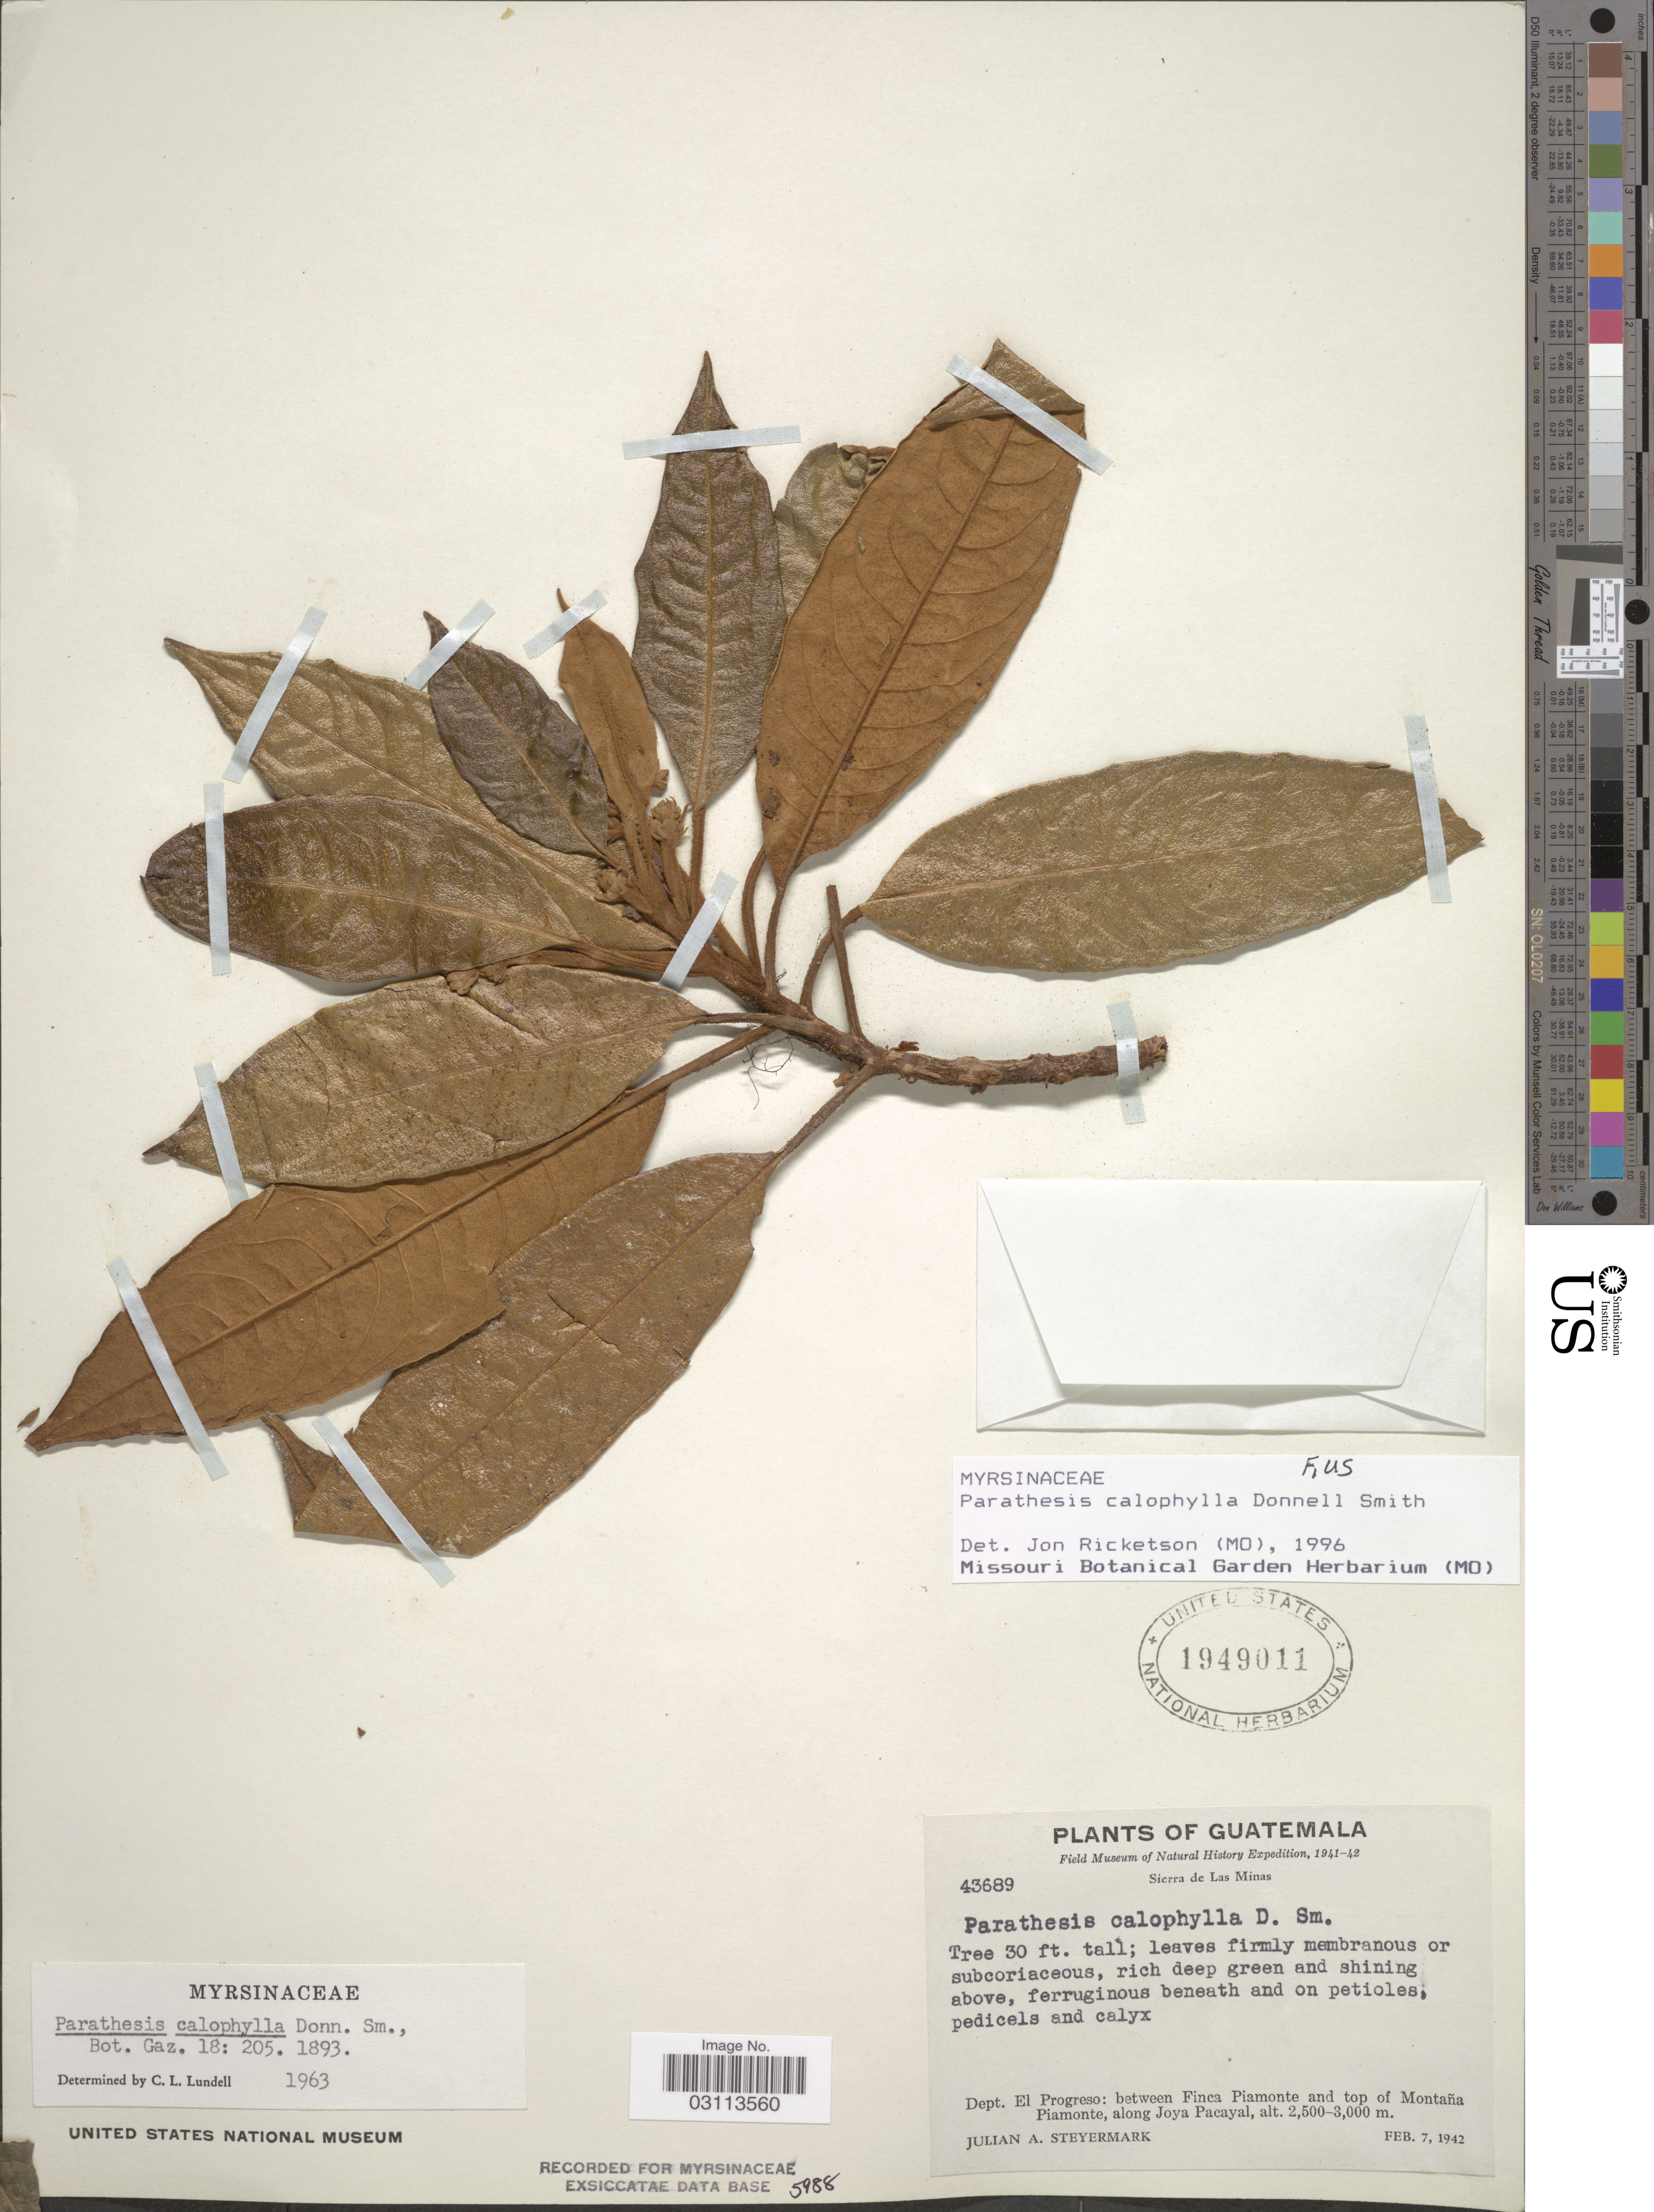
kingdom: Plantae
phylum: Tracheophyta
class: Magnoliopsida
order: Ericales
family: Primulaceae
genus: Parathesis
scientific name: Parathesis calophylla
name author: Donn. Sm.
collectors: J. Steyermark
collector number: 43689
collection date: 1942-02-07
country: Guatemala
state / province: El Progreso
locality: Dept. El Progreso: between Finca Piamonte and top of Montaña Piamonte, along Joya Pacayal.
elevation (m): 2500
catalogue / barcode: US 1949011